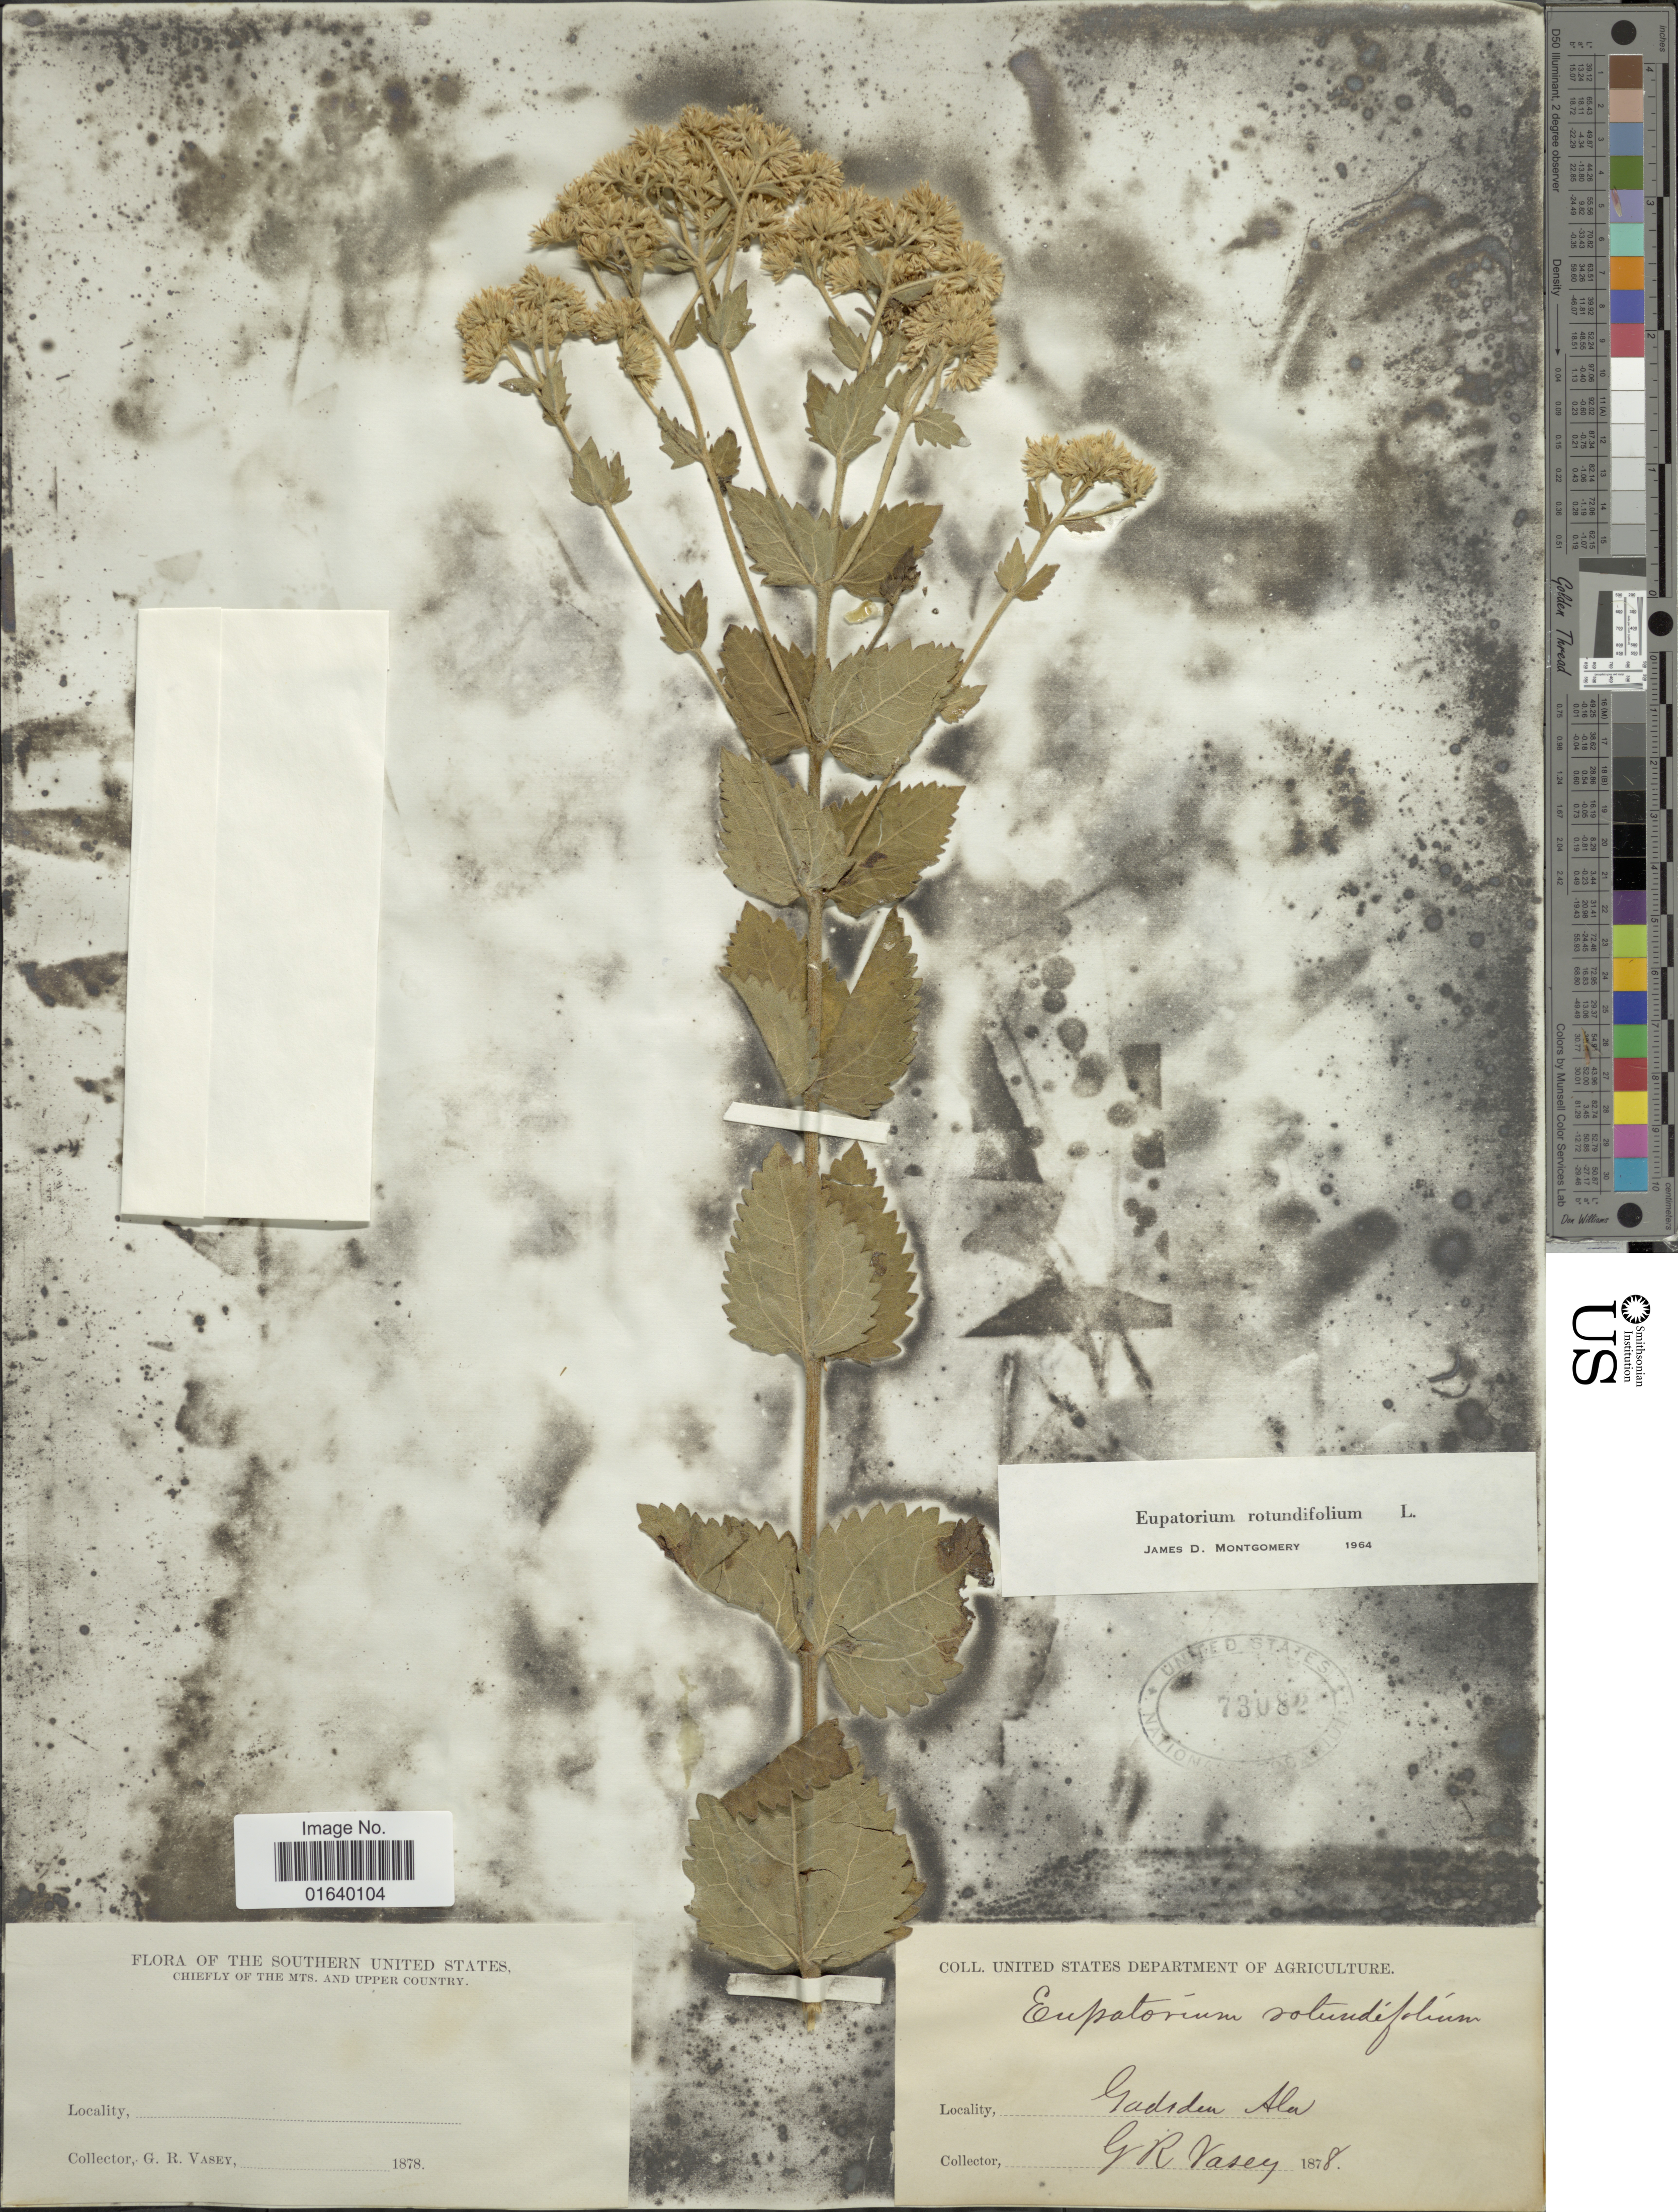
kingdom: Plantae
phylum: Tracheophyta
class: Magnoliopsida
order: Asterales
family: Asteraceae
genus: Eupatorium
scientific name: Eupatorium rotundifolium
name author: L.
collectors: G. R. Vasey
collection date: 1878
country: United States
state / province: Alabama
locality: Gadsden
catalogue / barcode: US 73082